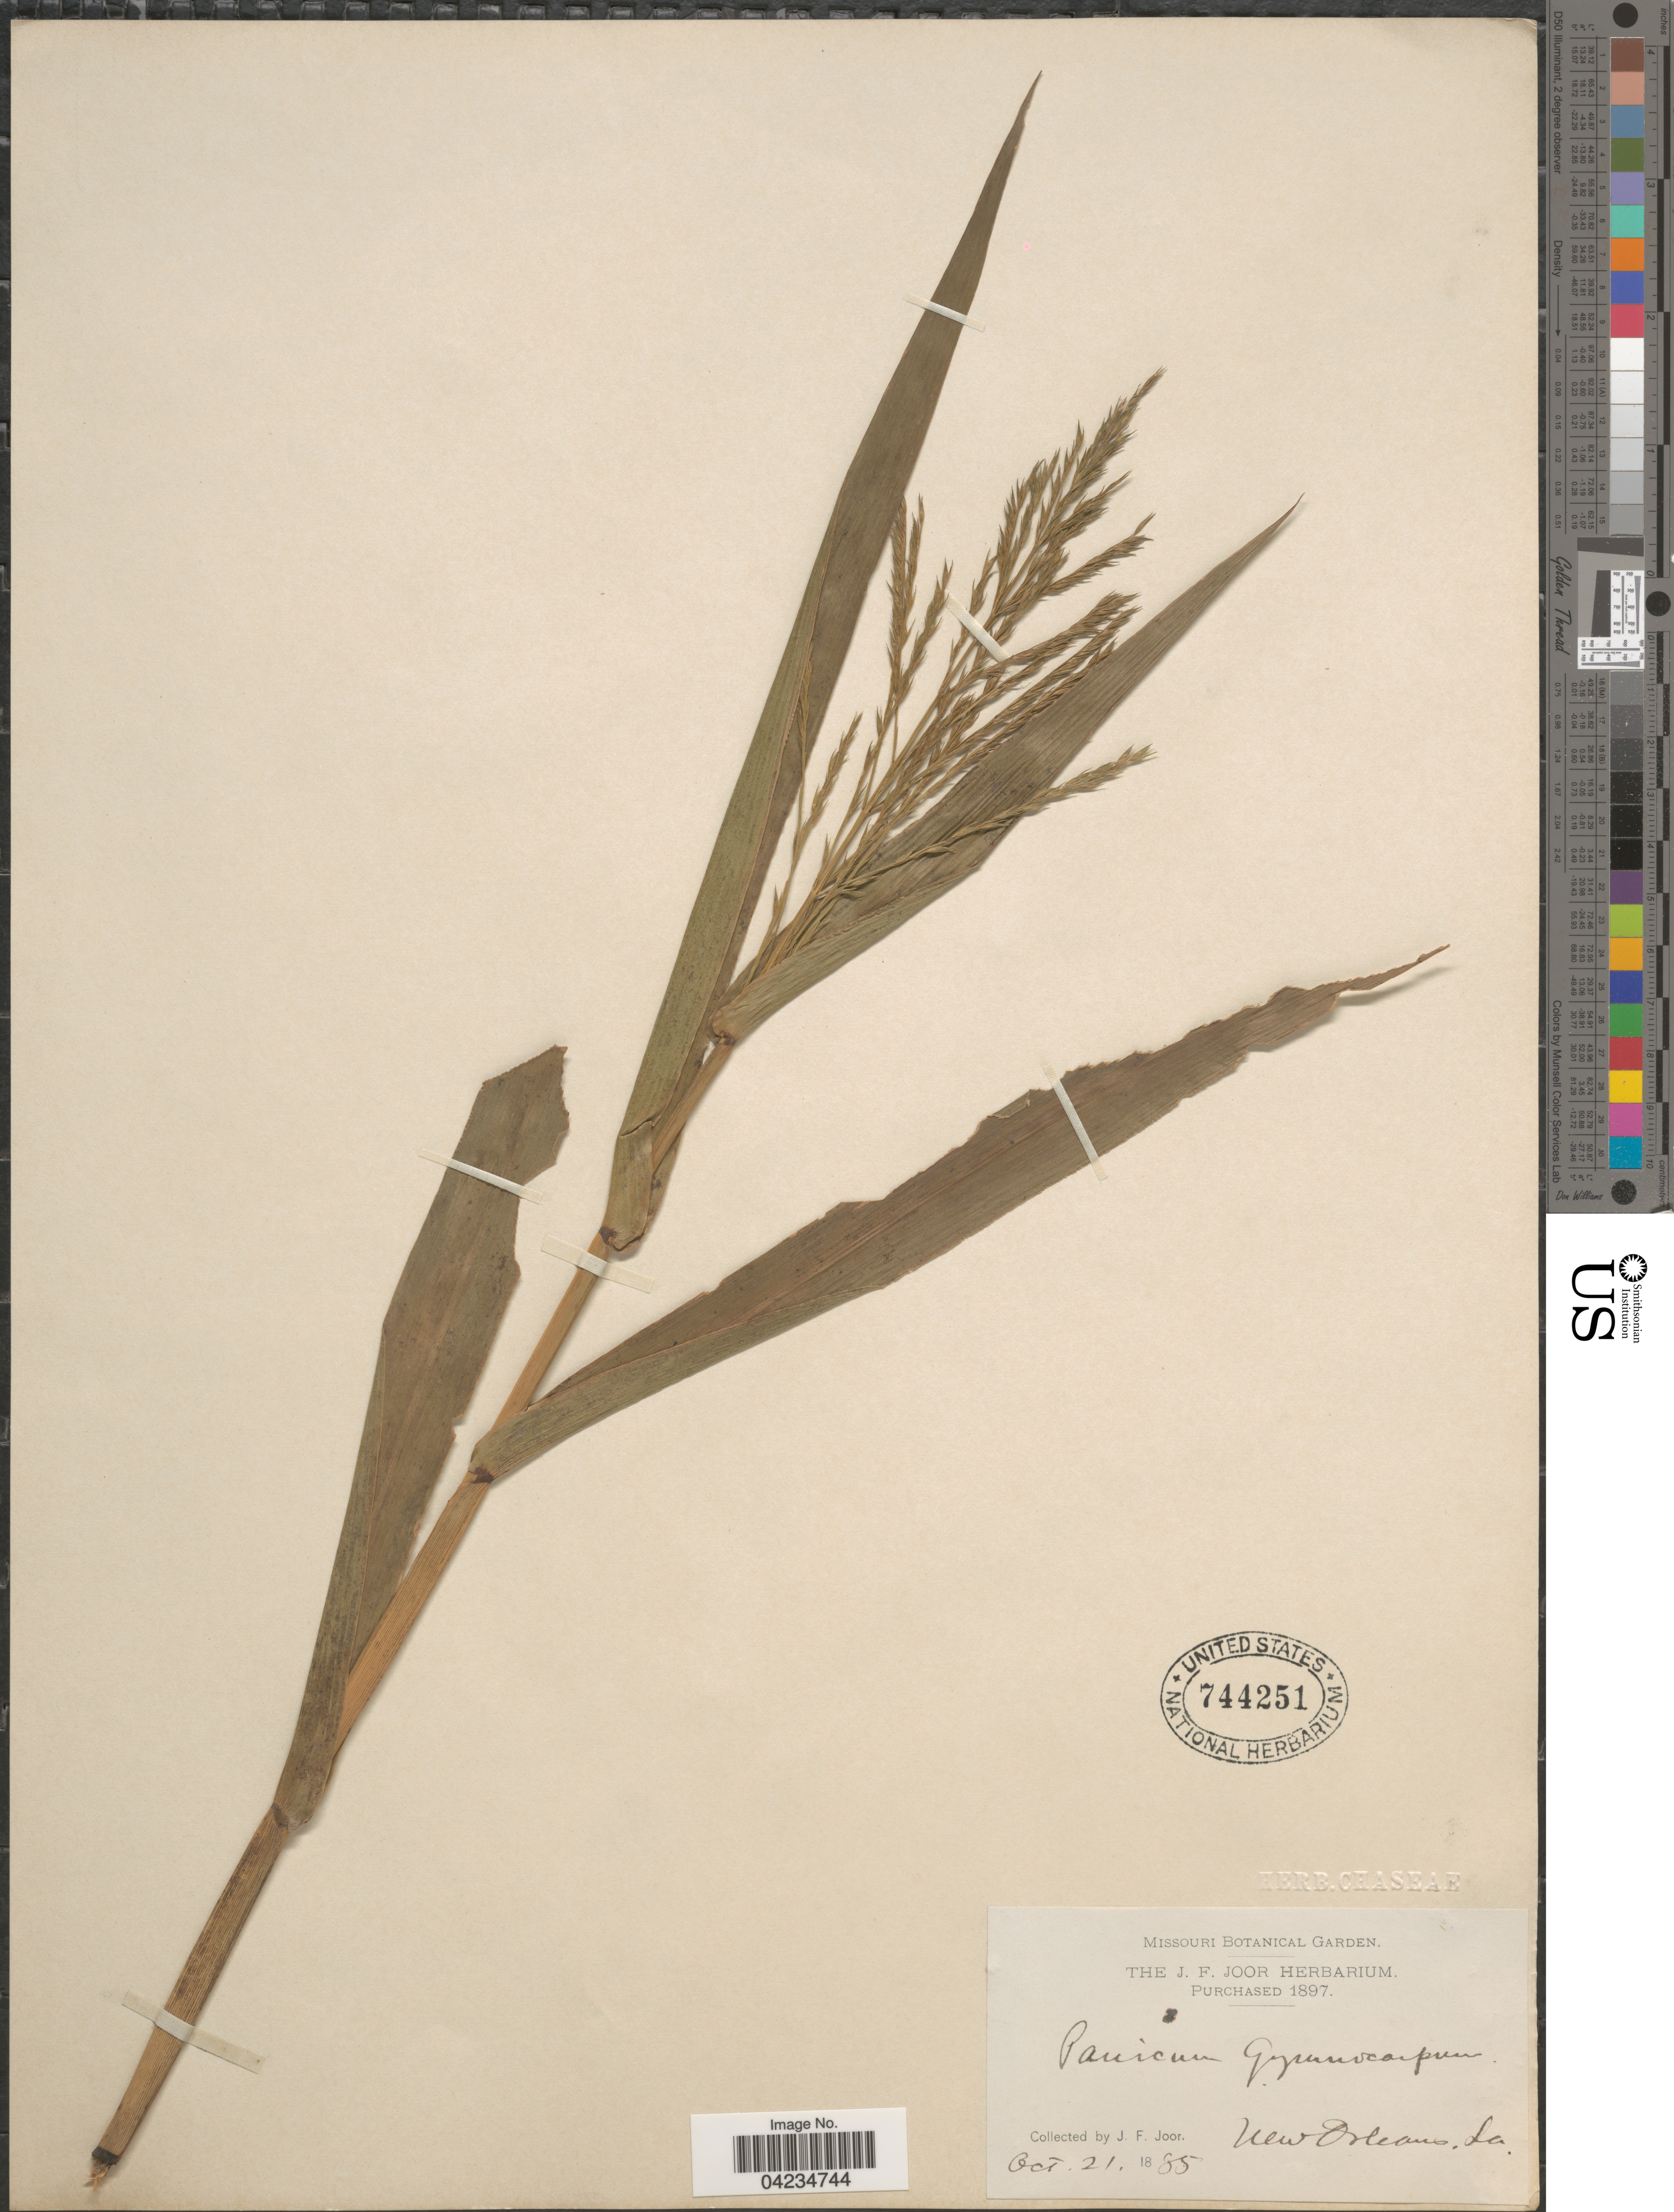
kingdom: Plantae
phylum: Tracheophyta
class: Liliopsida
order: Poales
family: Poaceae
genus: Phanopyrum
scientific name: Phanopyrum gymnocarpon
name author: (Elliott) Nash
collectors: J. F. Joor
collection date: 1885-10-21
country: United States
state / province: Louisiana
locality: New Orleans.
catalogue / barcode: US 744251